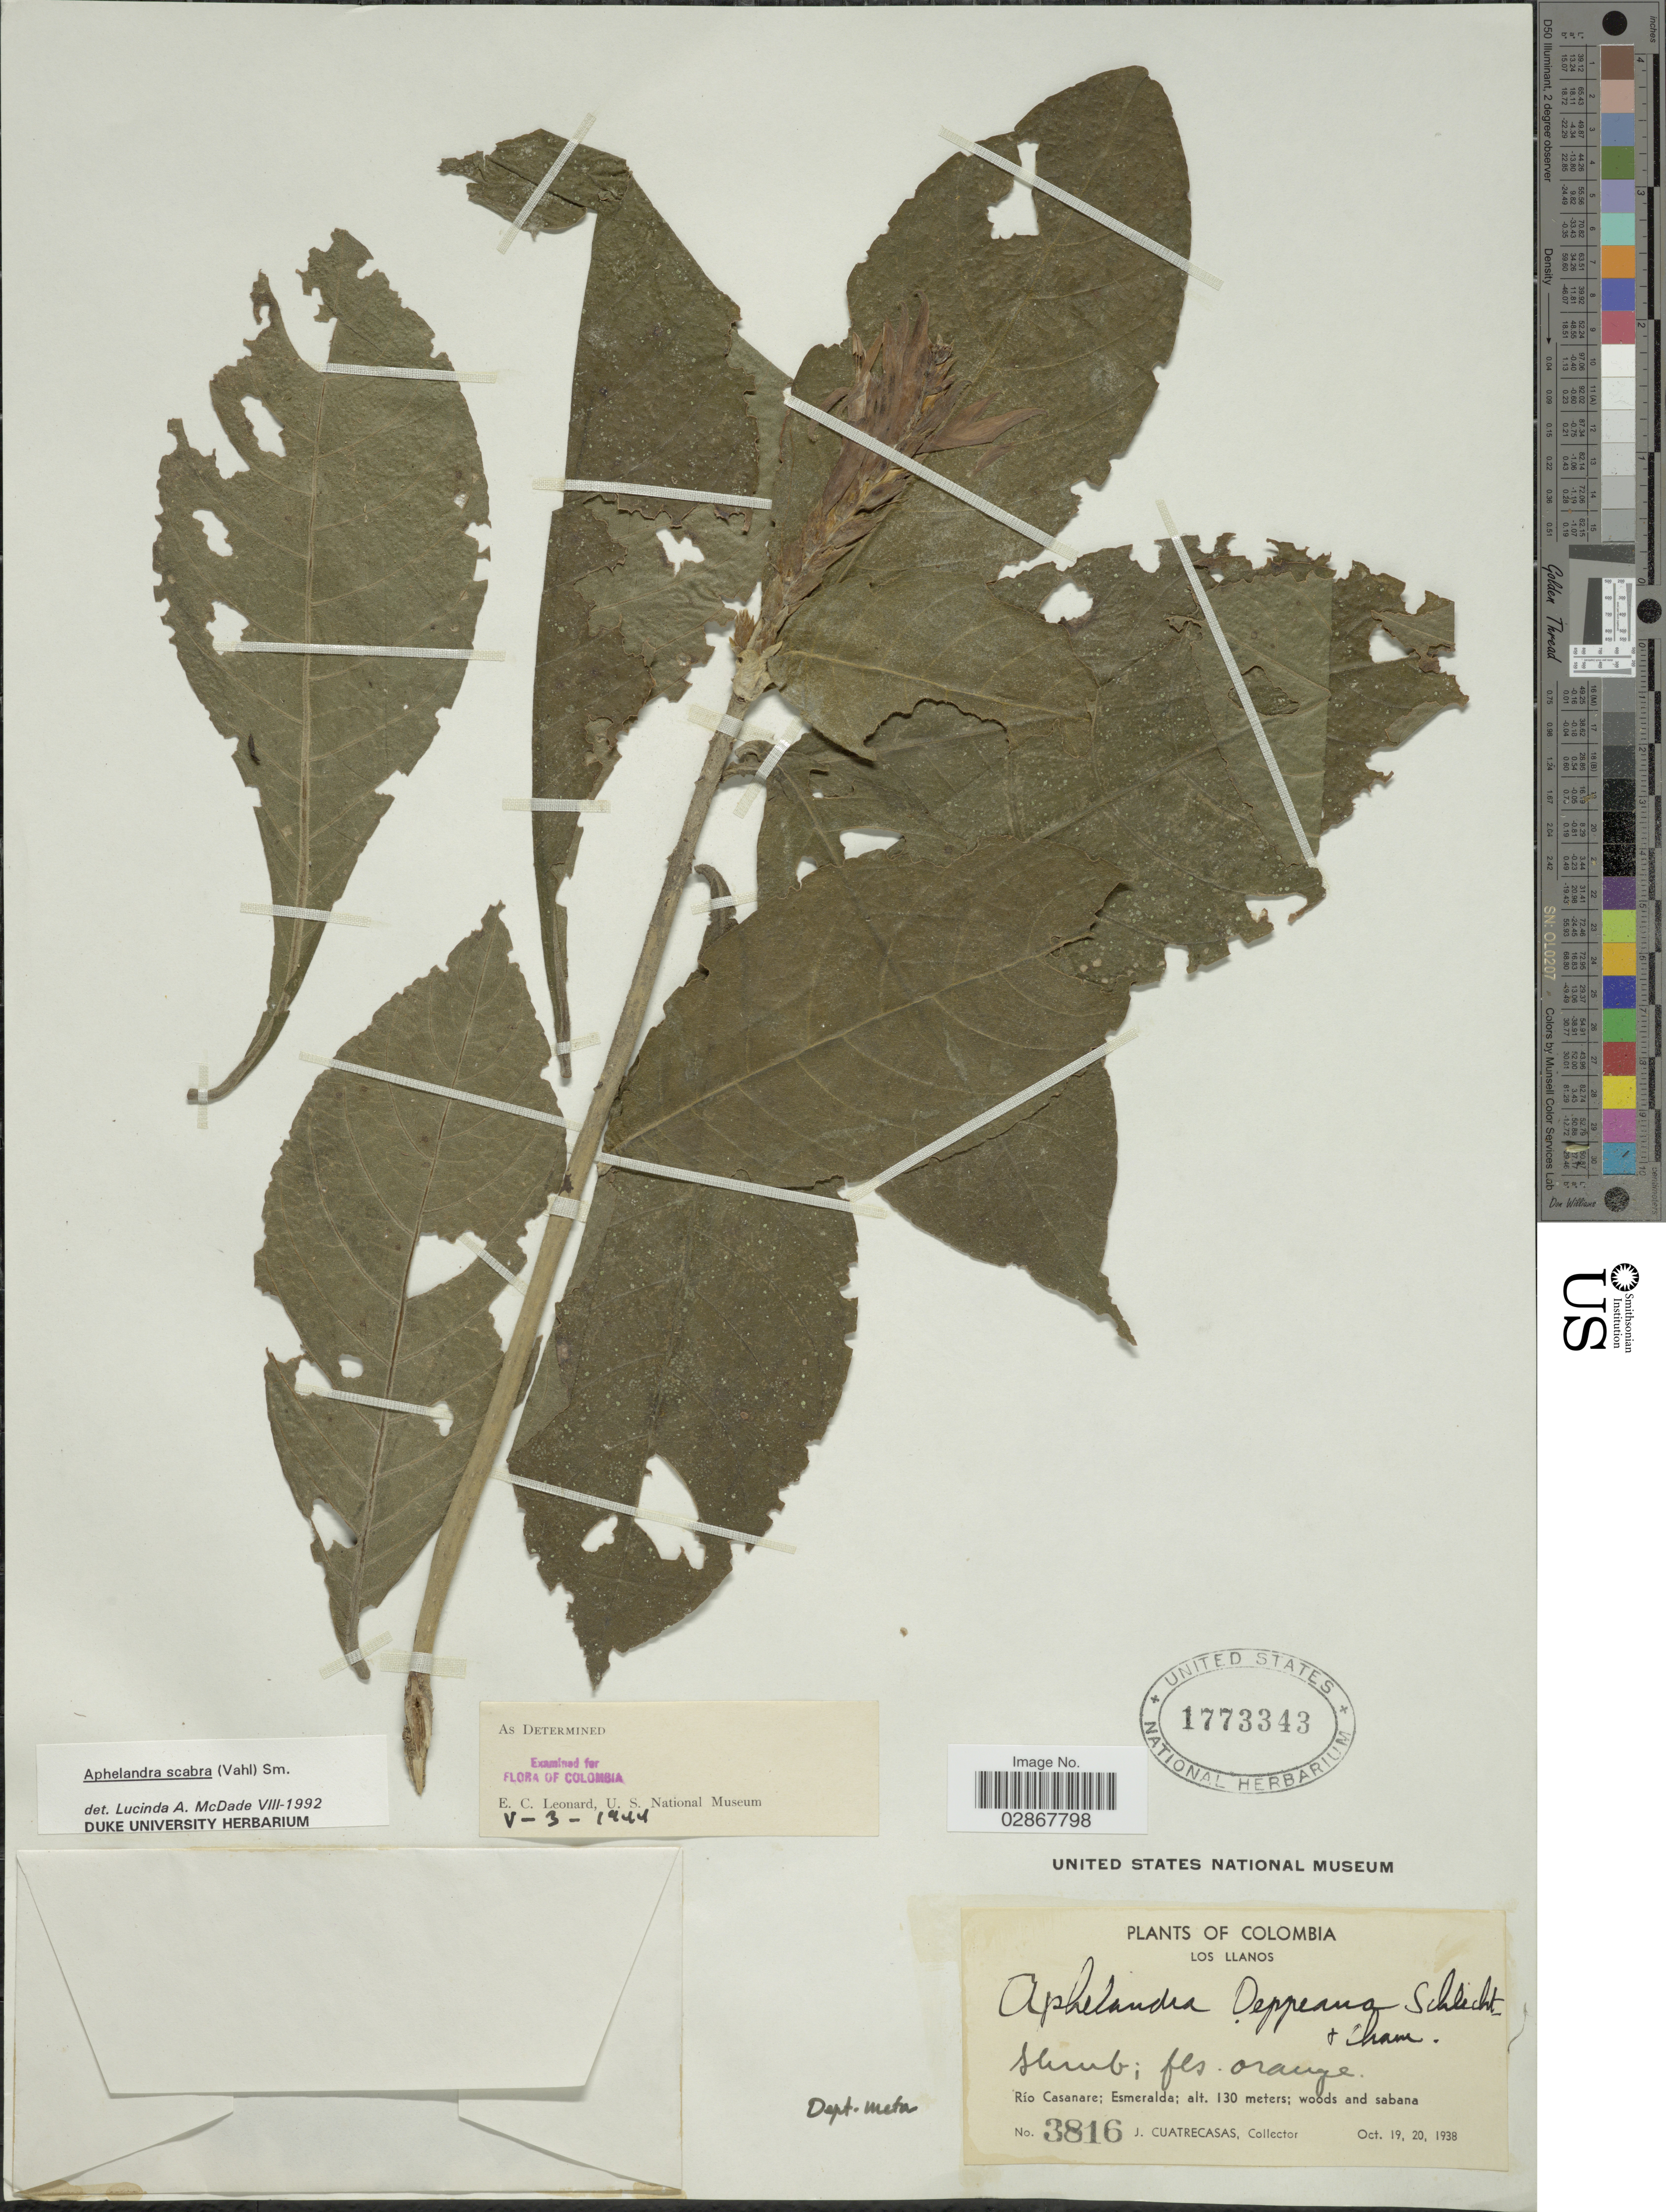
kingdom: Plantae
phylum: Tracheophyta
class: Magnoliopsida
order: Lamiales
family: Acanthaceae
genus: Aphelandra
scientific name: Aphelandra scabra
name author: (Vahl) Sm.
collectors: J. Cuatrecasas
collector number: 3816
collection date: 1938-10-19/1938-10-20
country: Colombia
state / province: Meta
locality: Los Llanos. Río Casanare; Esmeralda. Dept. Meta.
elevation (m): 130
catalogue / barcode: US 1773343